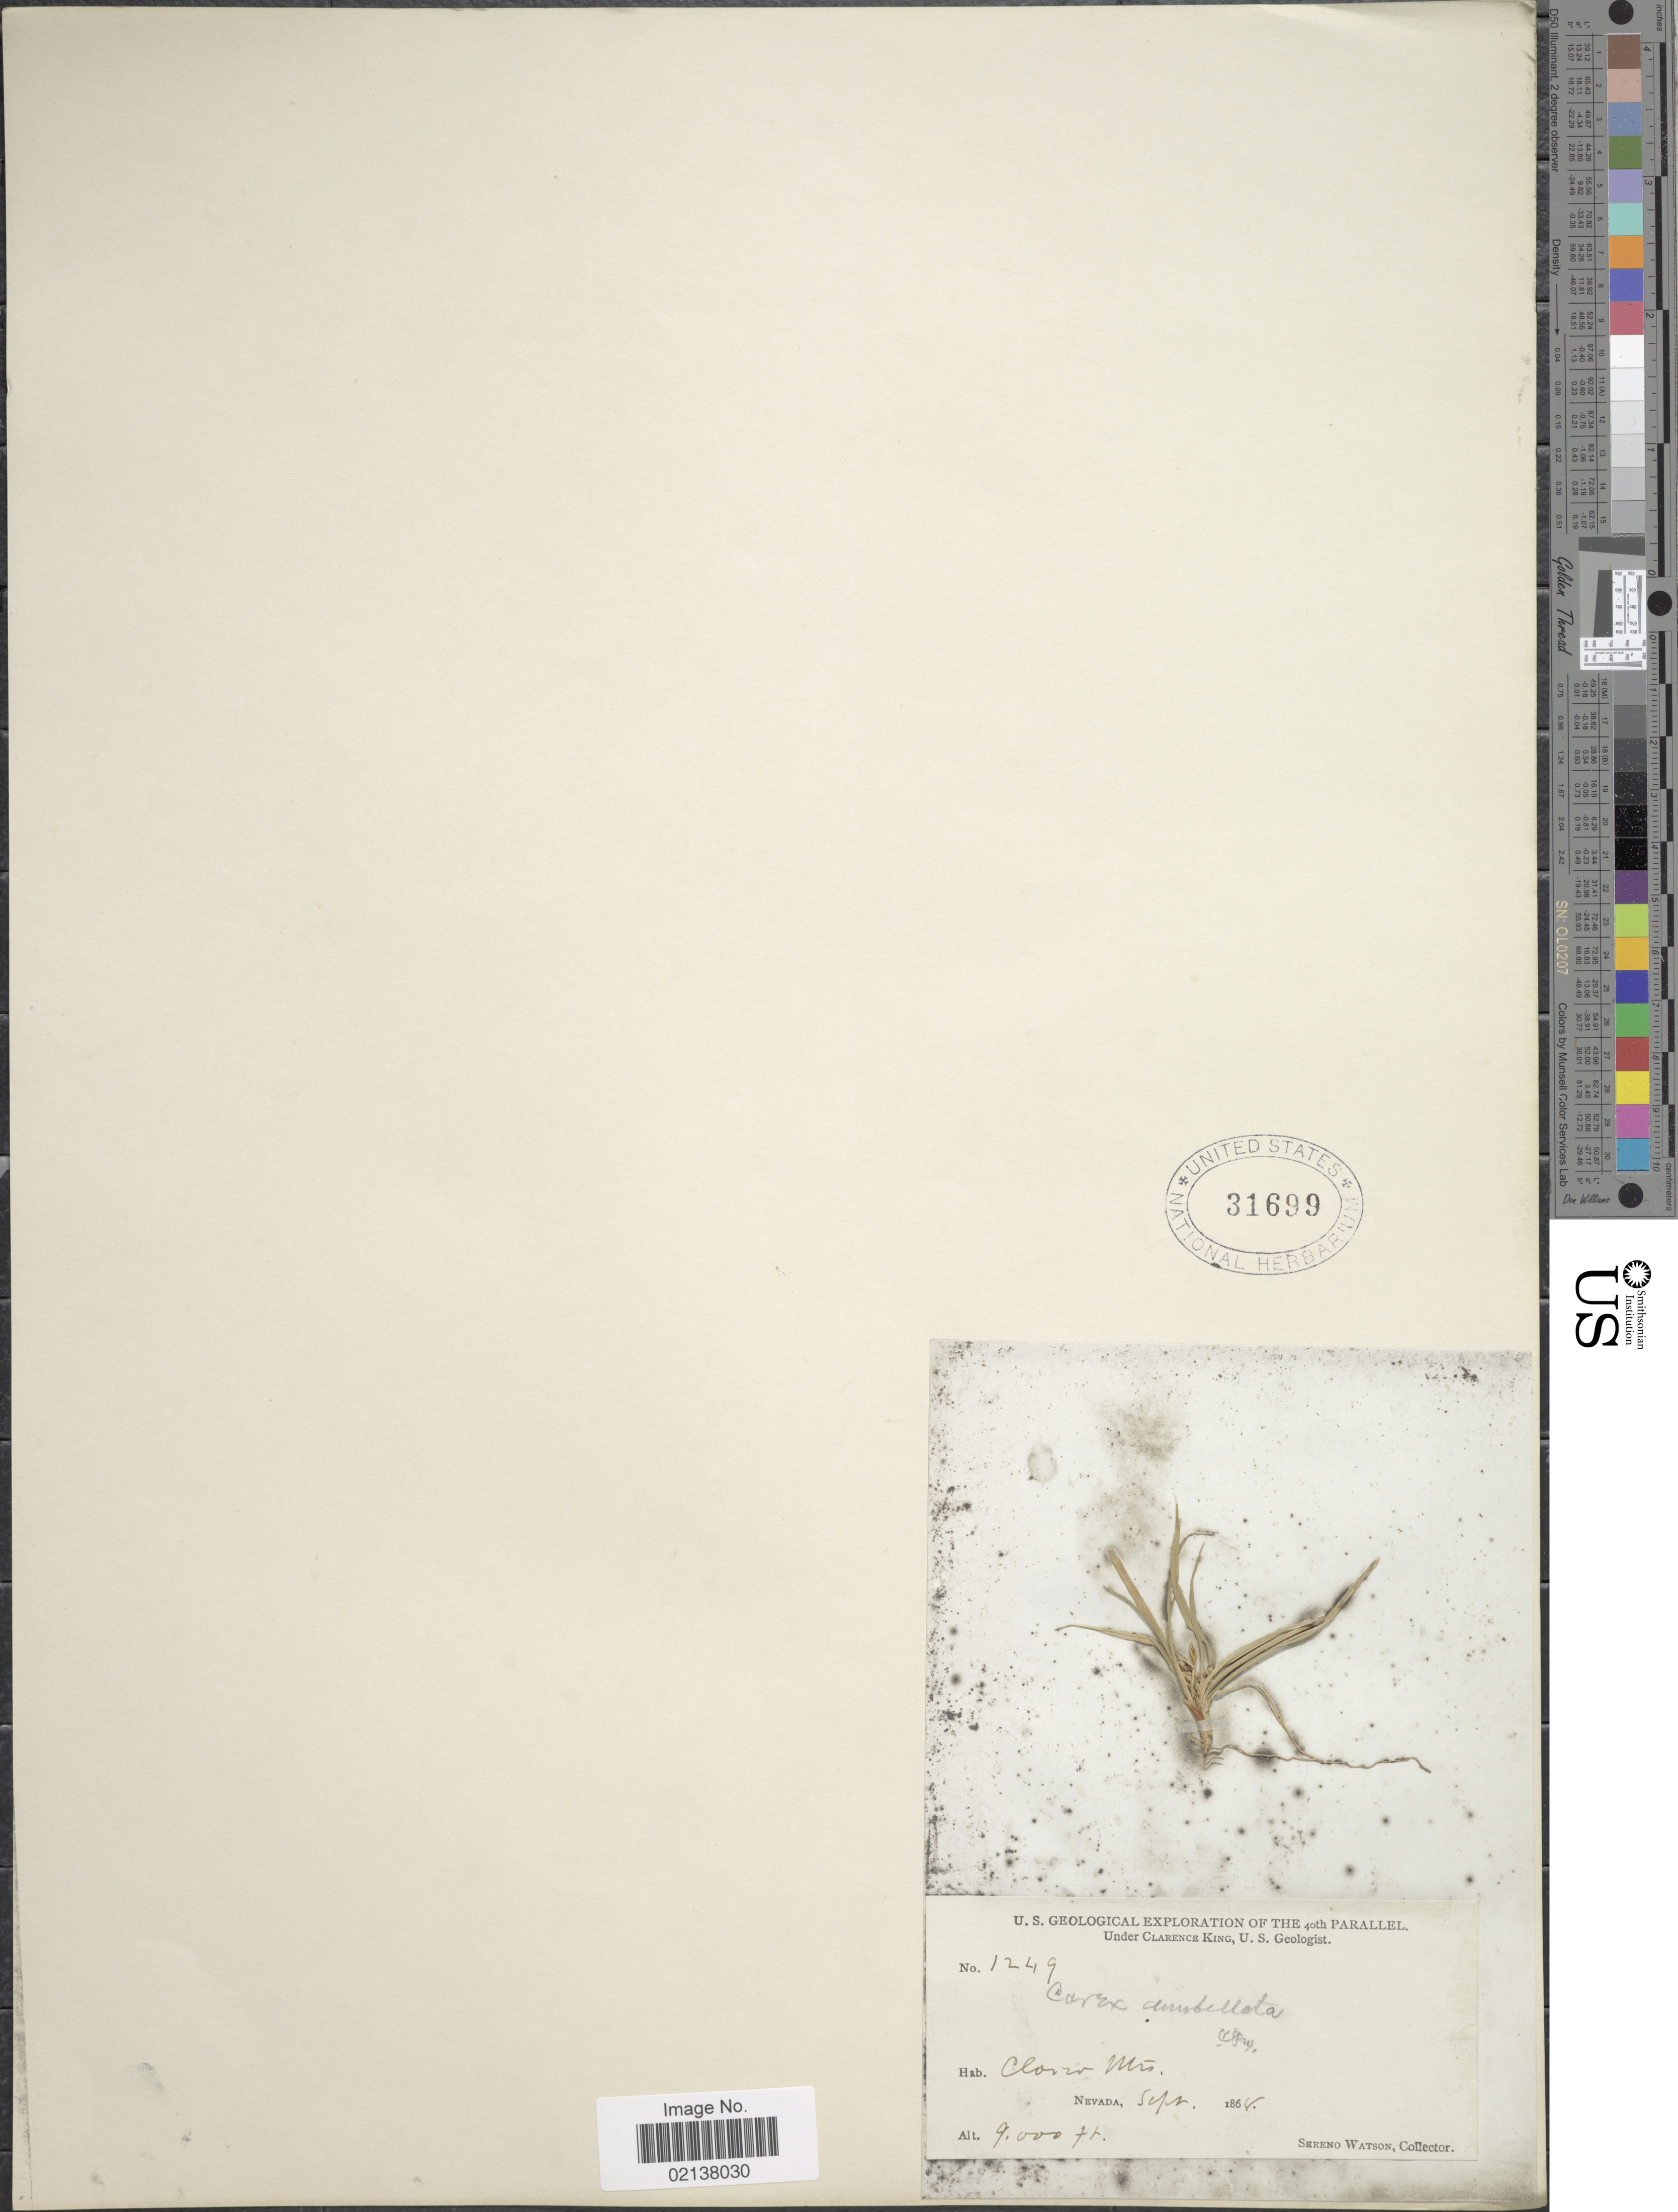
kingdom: Plantae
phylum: Tracheophyta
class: Liliopsida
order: Poales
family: Cyperaceae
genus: Carex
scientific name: Carex umbellata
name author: Schkuhr ex Willd.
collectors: S. Watson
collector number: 1249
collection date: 1868-09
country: United States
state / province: Nevada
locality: Clover Mts.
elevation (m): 2743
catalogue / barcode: US 31699